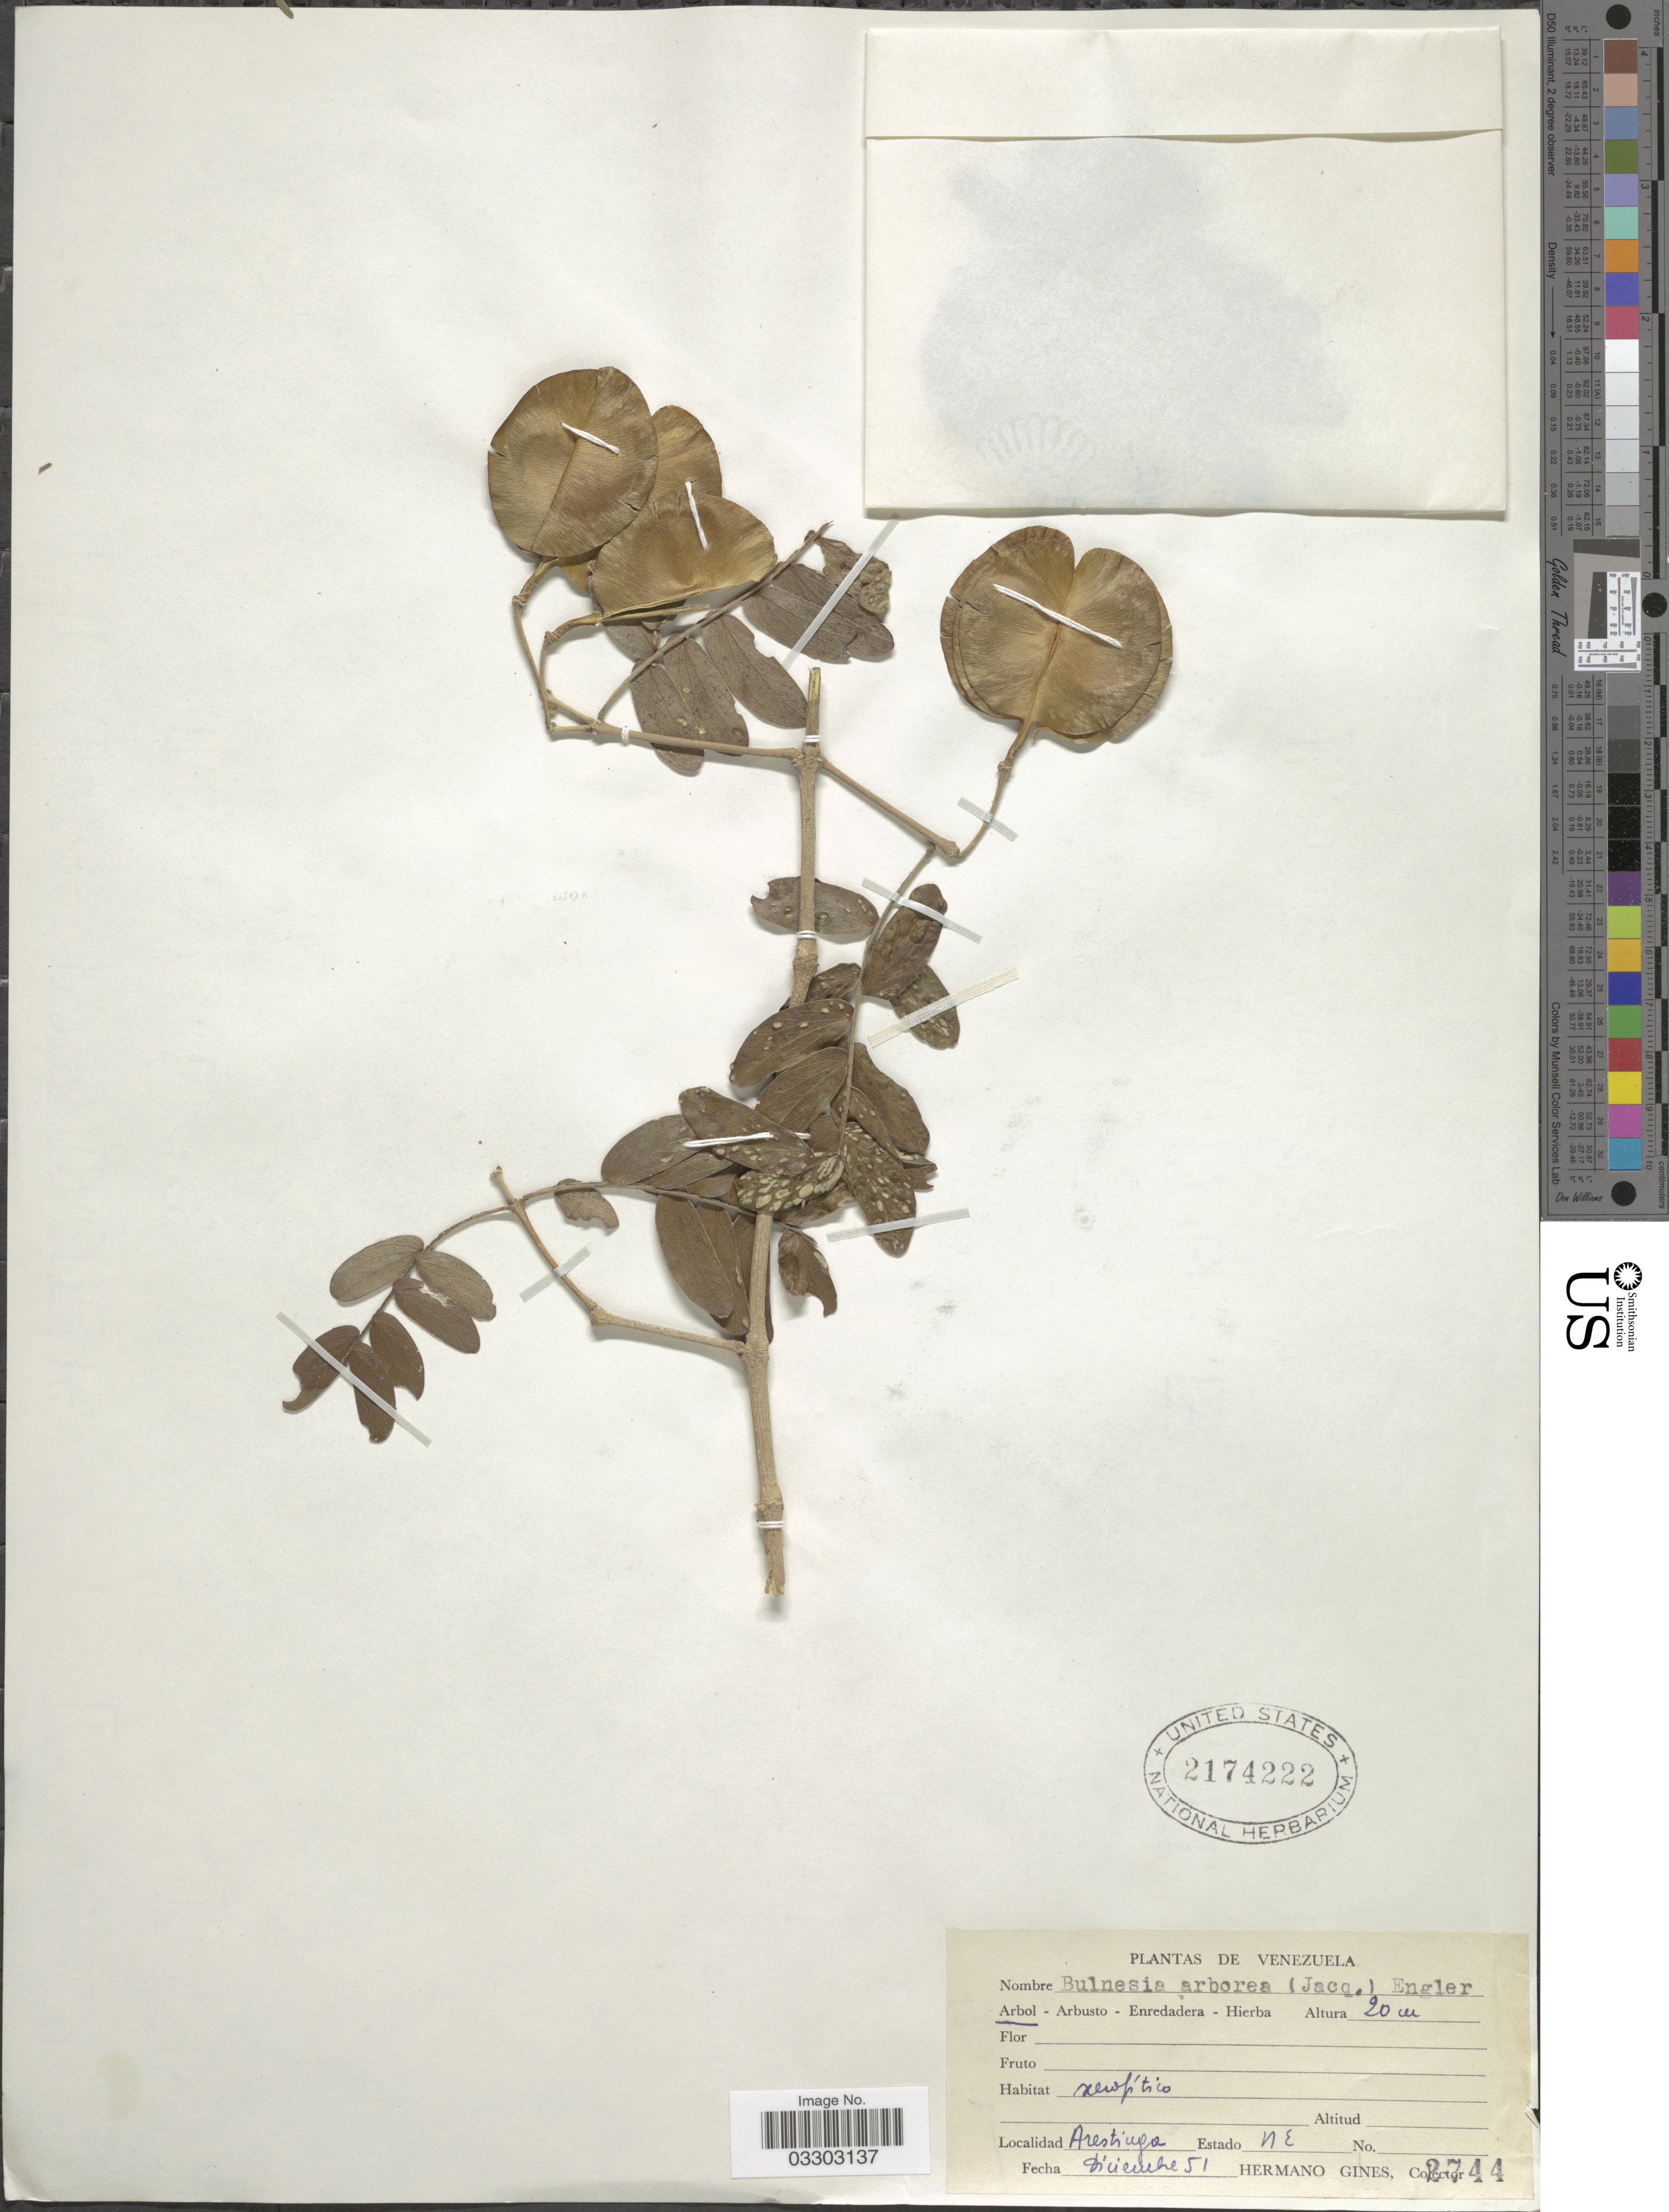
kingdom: Plantae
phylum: Tracheophyta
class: Magnoliopsida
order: Zygophyllales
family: Zygophyllaceae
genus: Gonopterodendron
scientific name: Gonopterodendron arboreum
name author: (Jacq.) Godoy-Bürki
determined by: U.S. National Herbarium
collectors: Bro. Gines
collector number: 2744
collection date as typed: Transcribed d/m/y: /12/51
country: Venezuela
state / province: Nueva Esparta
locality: Aristinga.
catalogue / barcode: US 2174222